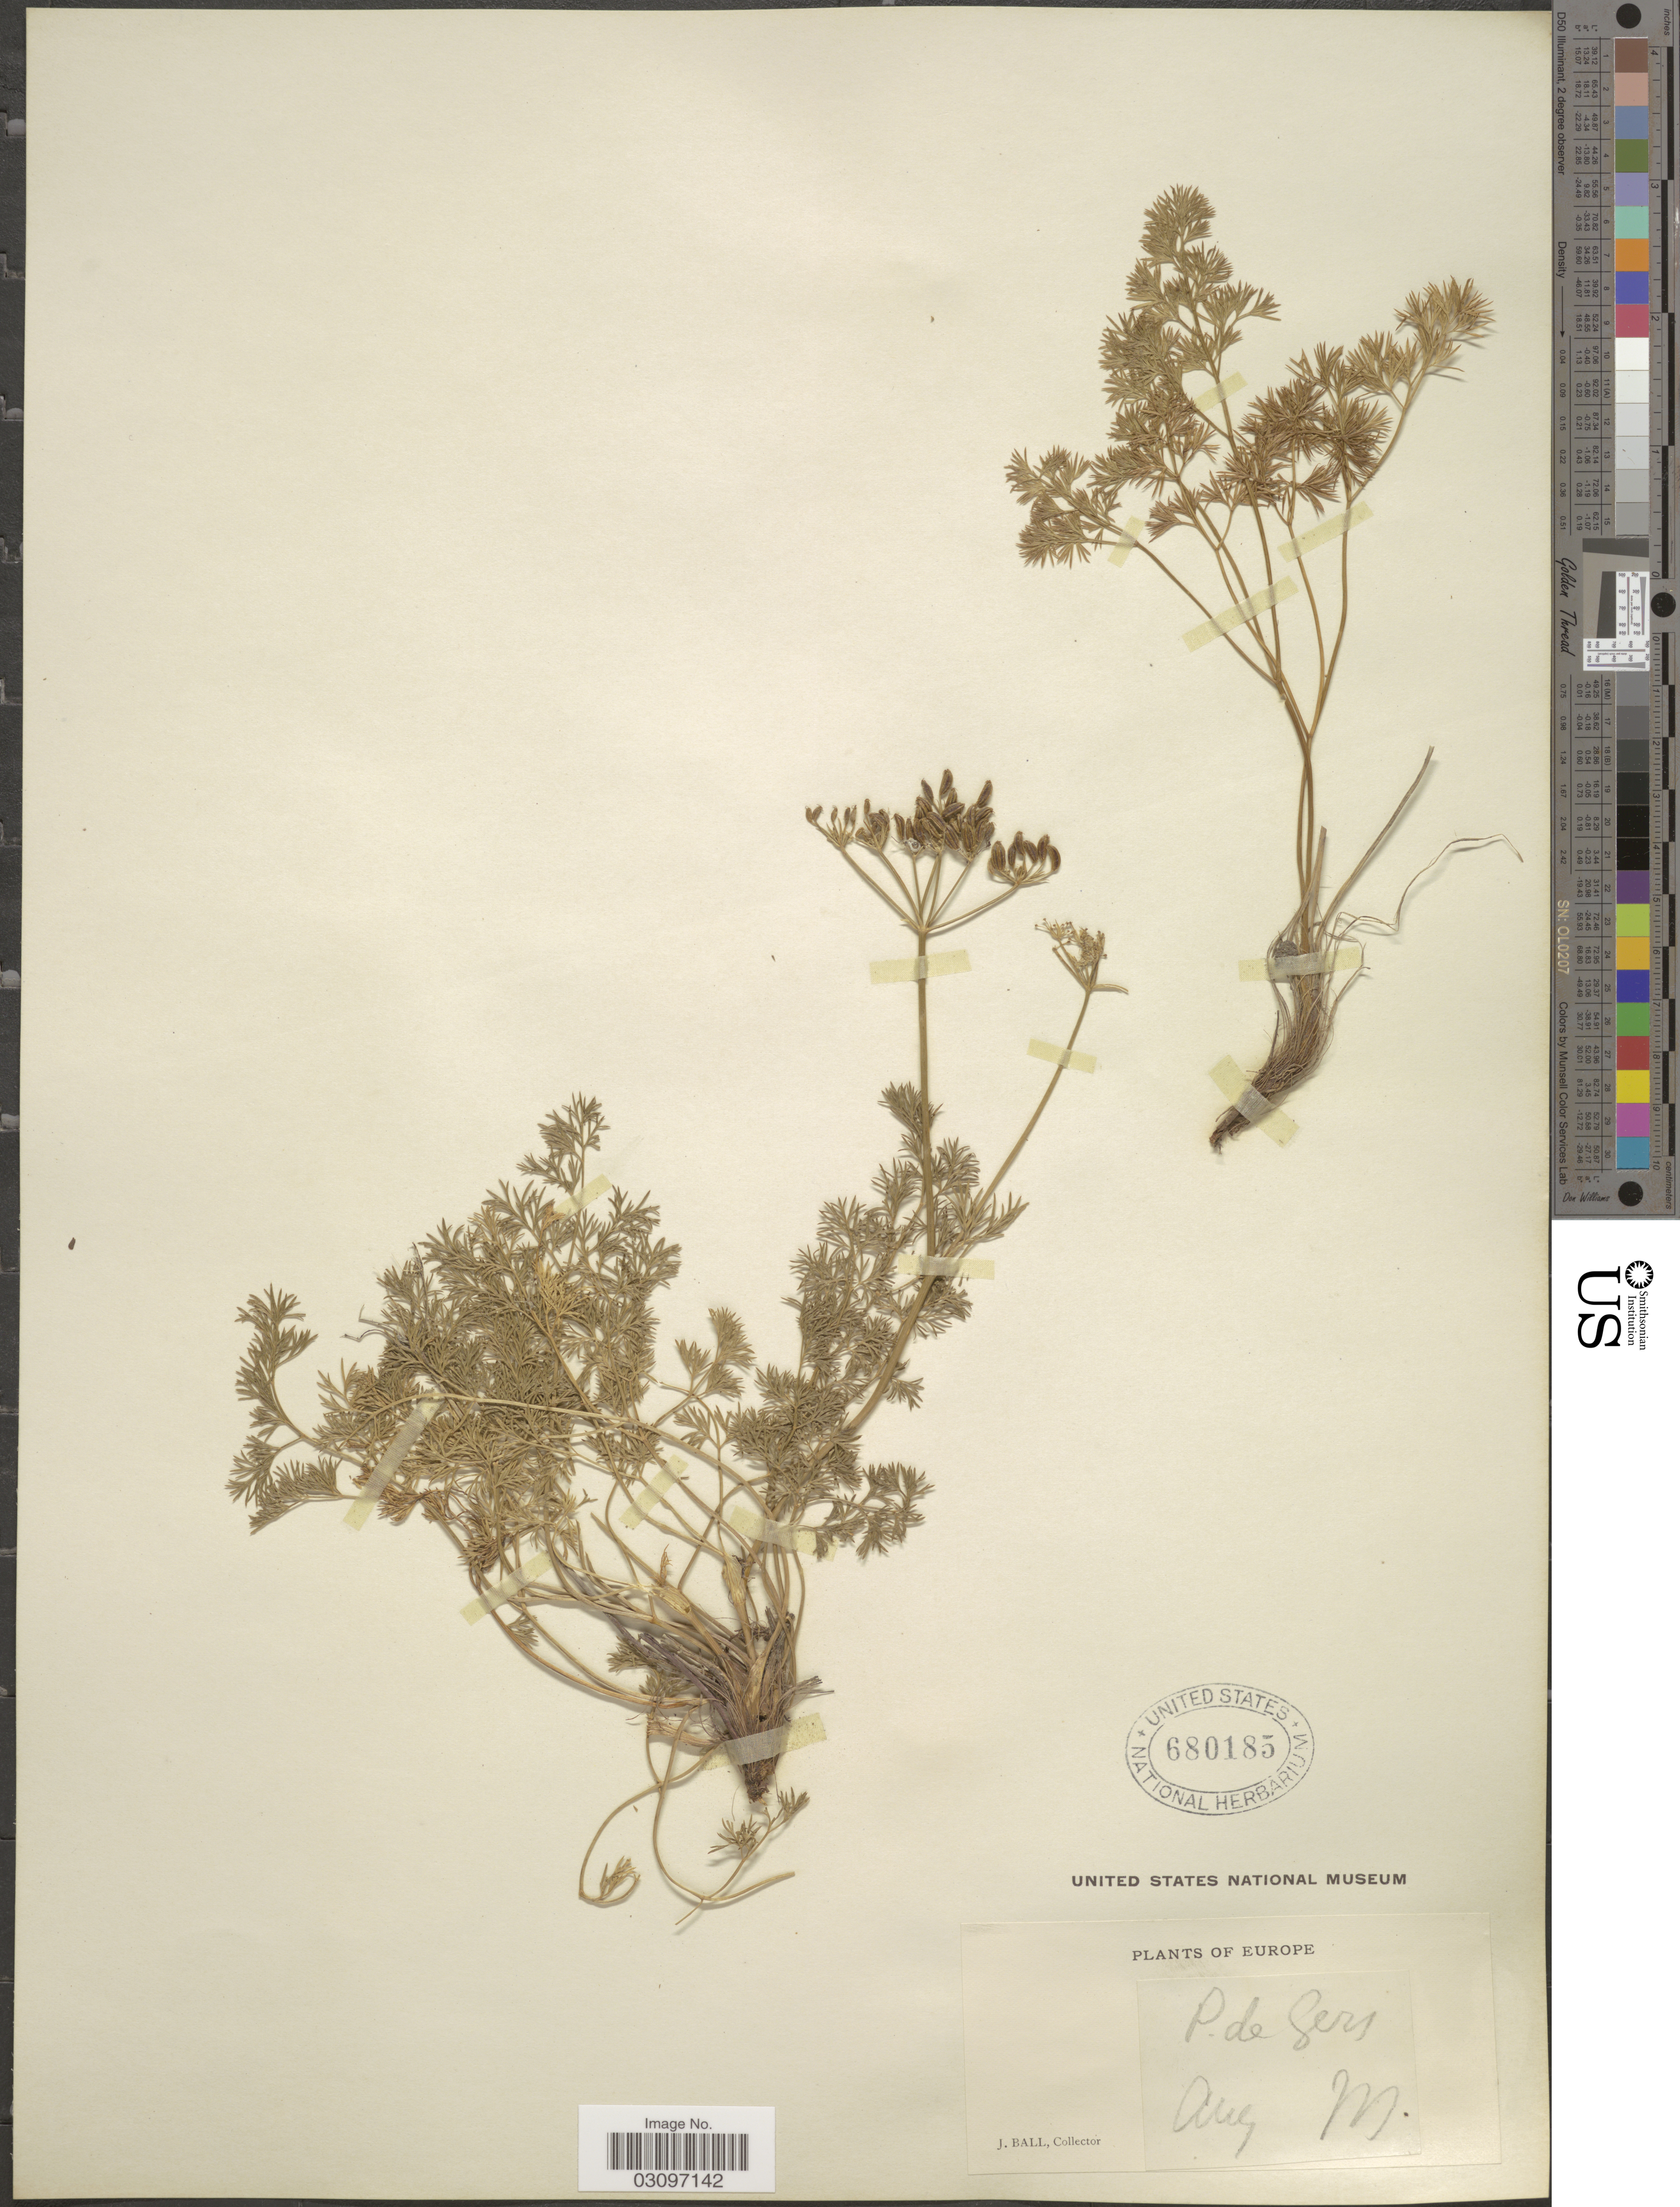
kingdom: Plantae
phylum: Tracheophyta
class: Magnoliopsida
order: Apiales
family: Apiaceae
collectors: J. Ball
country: France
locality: Europe. P. de Gers.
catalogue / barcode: US 680185